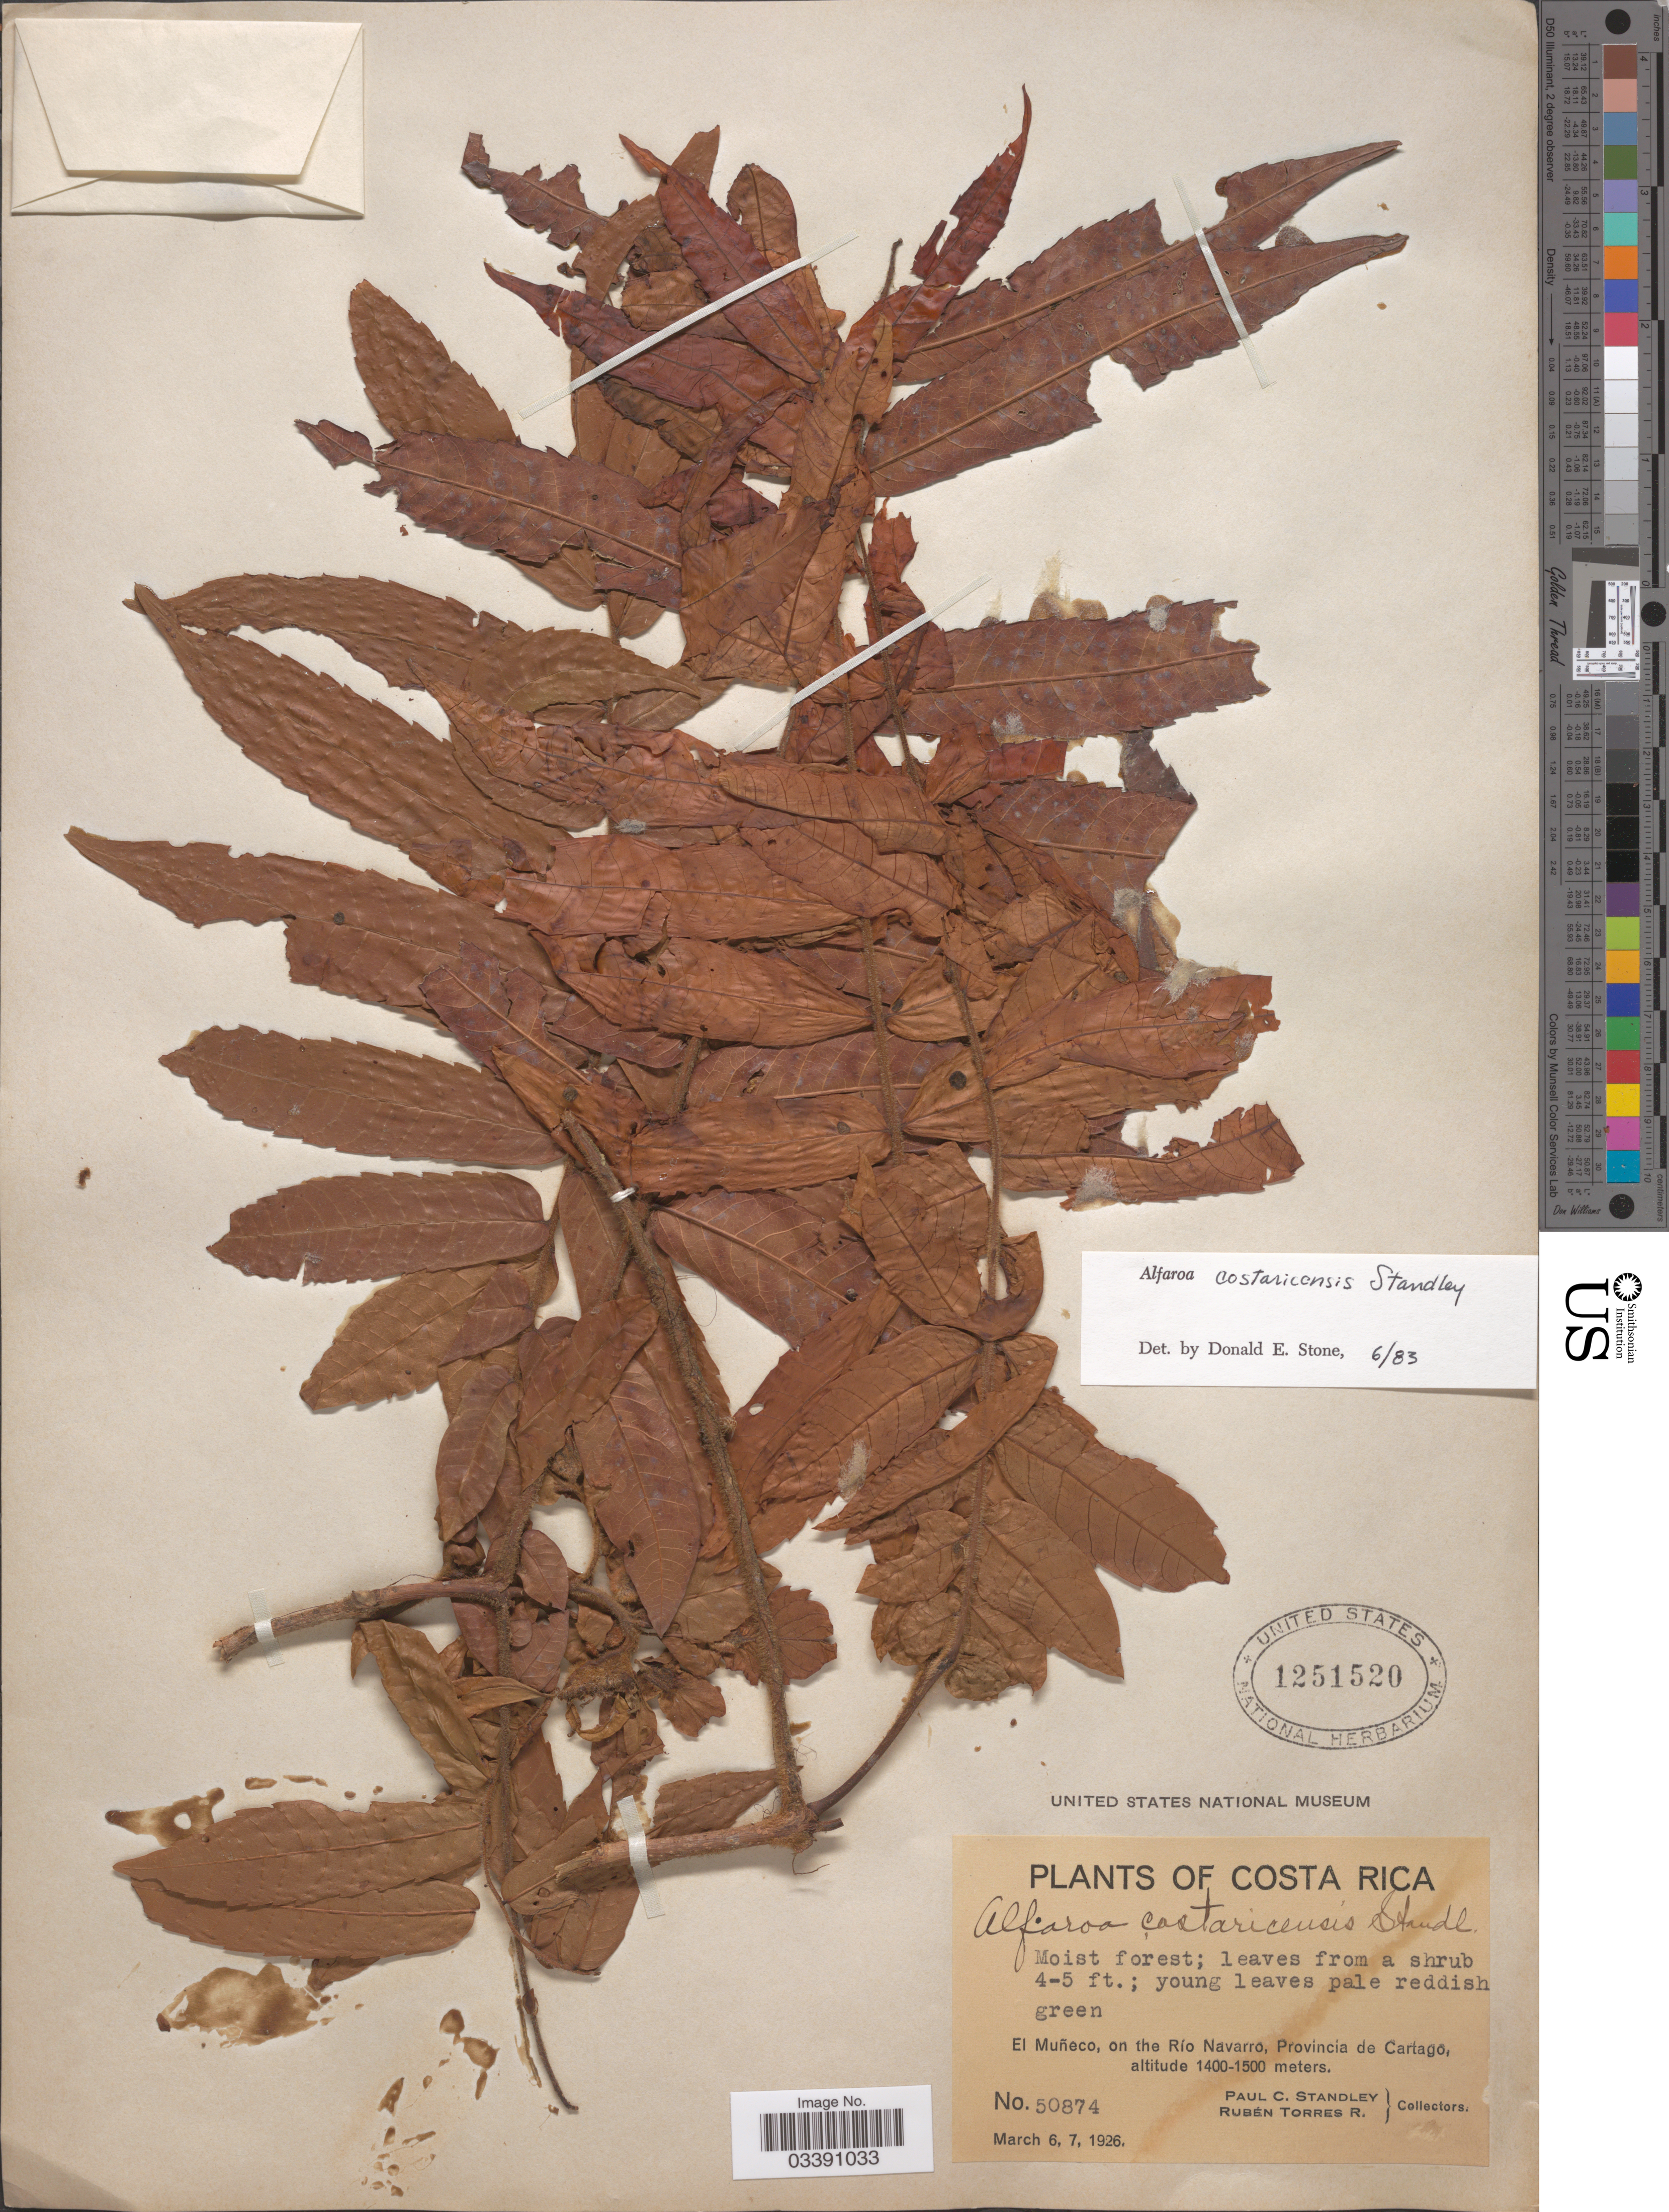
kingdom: Plantae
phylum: Tracheophyta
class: Magnoliopsida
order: Fagales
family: Juglandaceae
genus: Alfaroa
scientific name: Alfaroa costaricensis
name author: Standl.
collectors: P. C. Standley & R. Torres Rojas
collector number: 50874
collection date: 1926-03-06/1926-03-07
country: Costa Rica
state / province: Cartago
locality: El Muñeco, on the Río Navarro.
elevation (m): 1400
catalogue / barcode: US 1251520